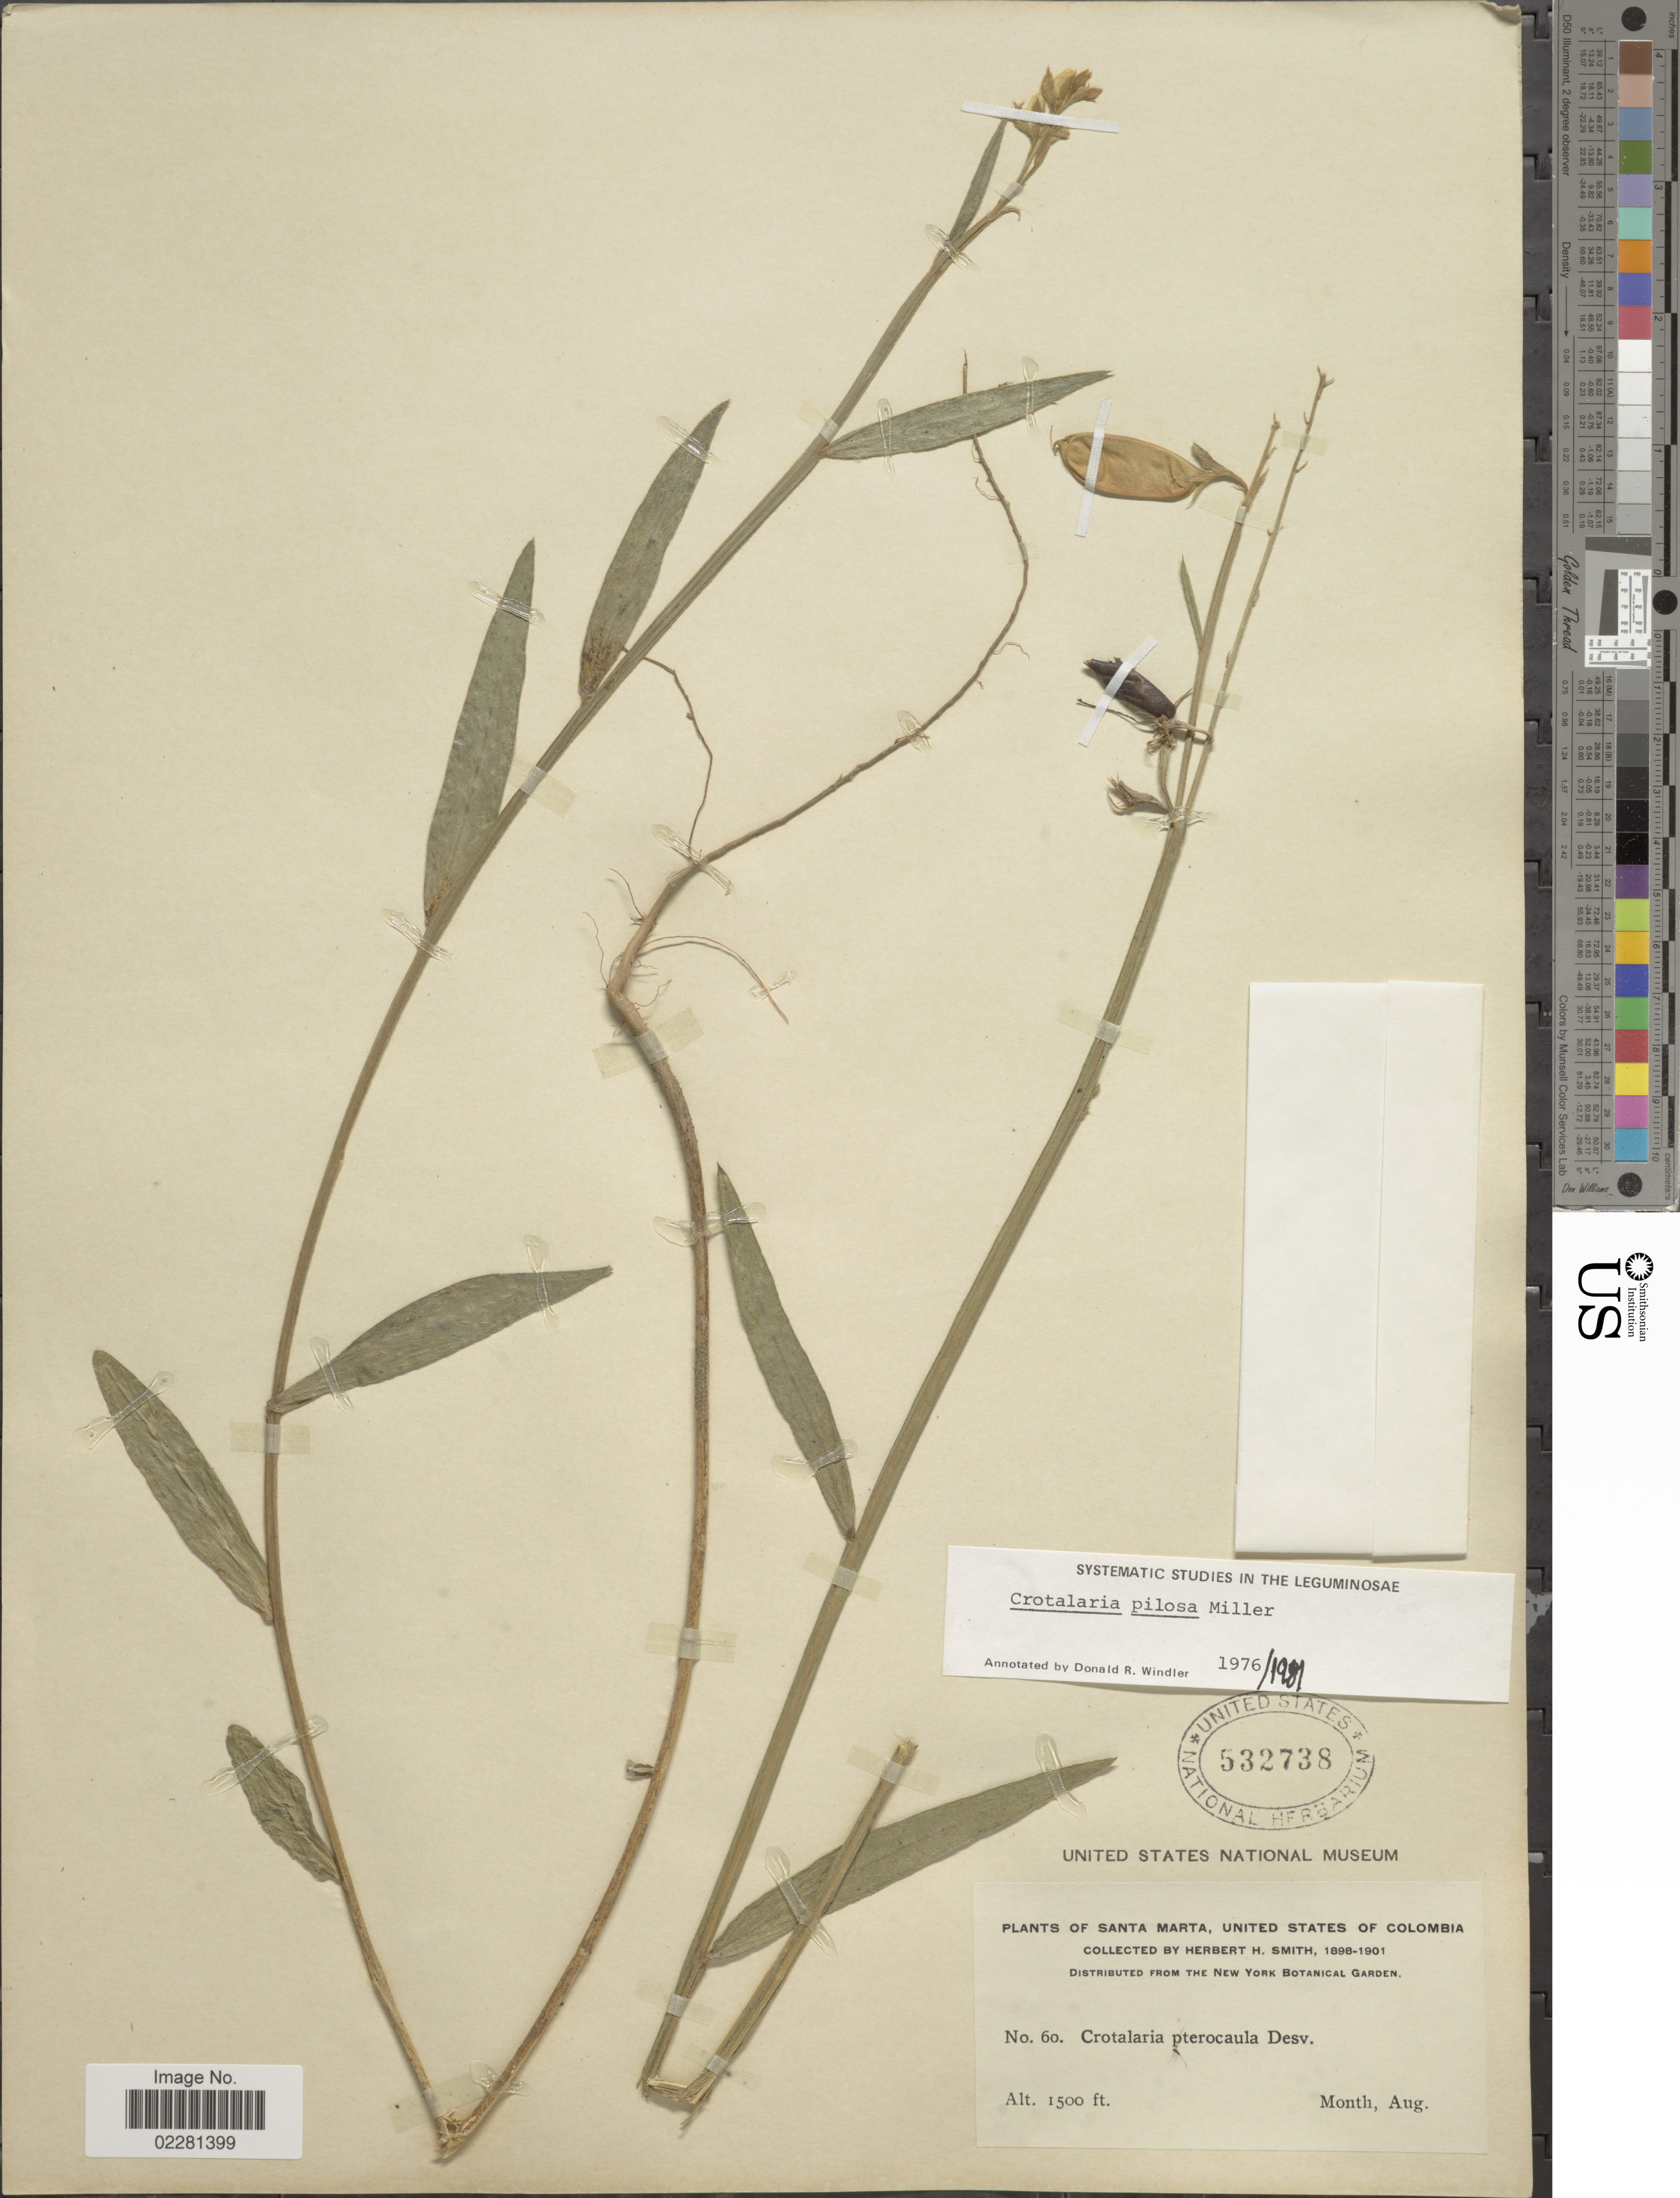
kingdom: Plantae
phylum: Tracheophyta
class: Magnoliopsida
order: Fabales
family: Fabaceae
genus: Crotalaria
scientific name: Crotalaria pilosa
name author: Mill.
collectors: Herbert H. Smith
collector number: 60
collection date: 1898-08/1901-08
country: Colombia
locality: Santa Marta, United States of Columbia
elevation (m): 457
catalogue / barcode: US 532738